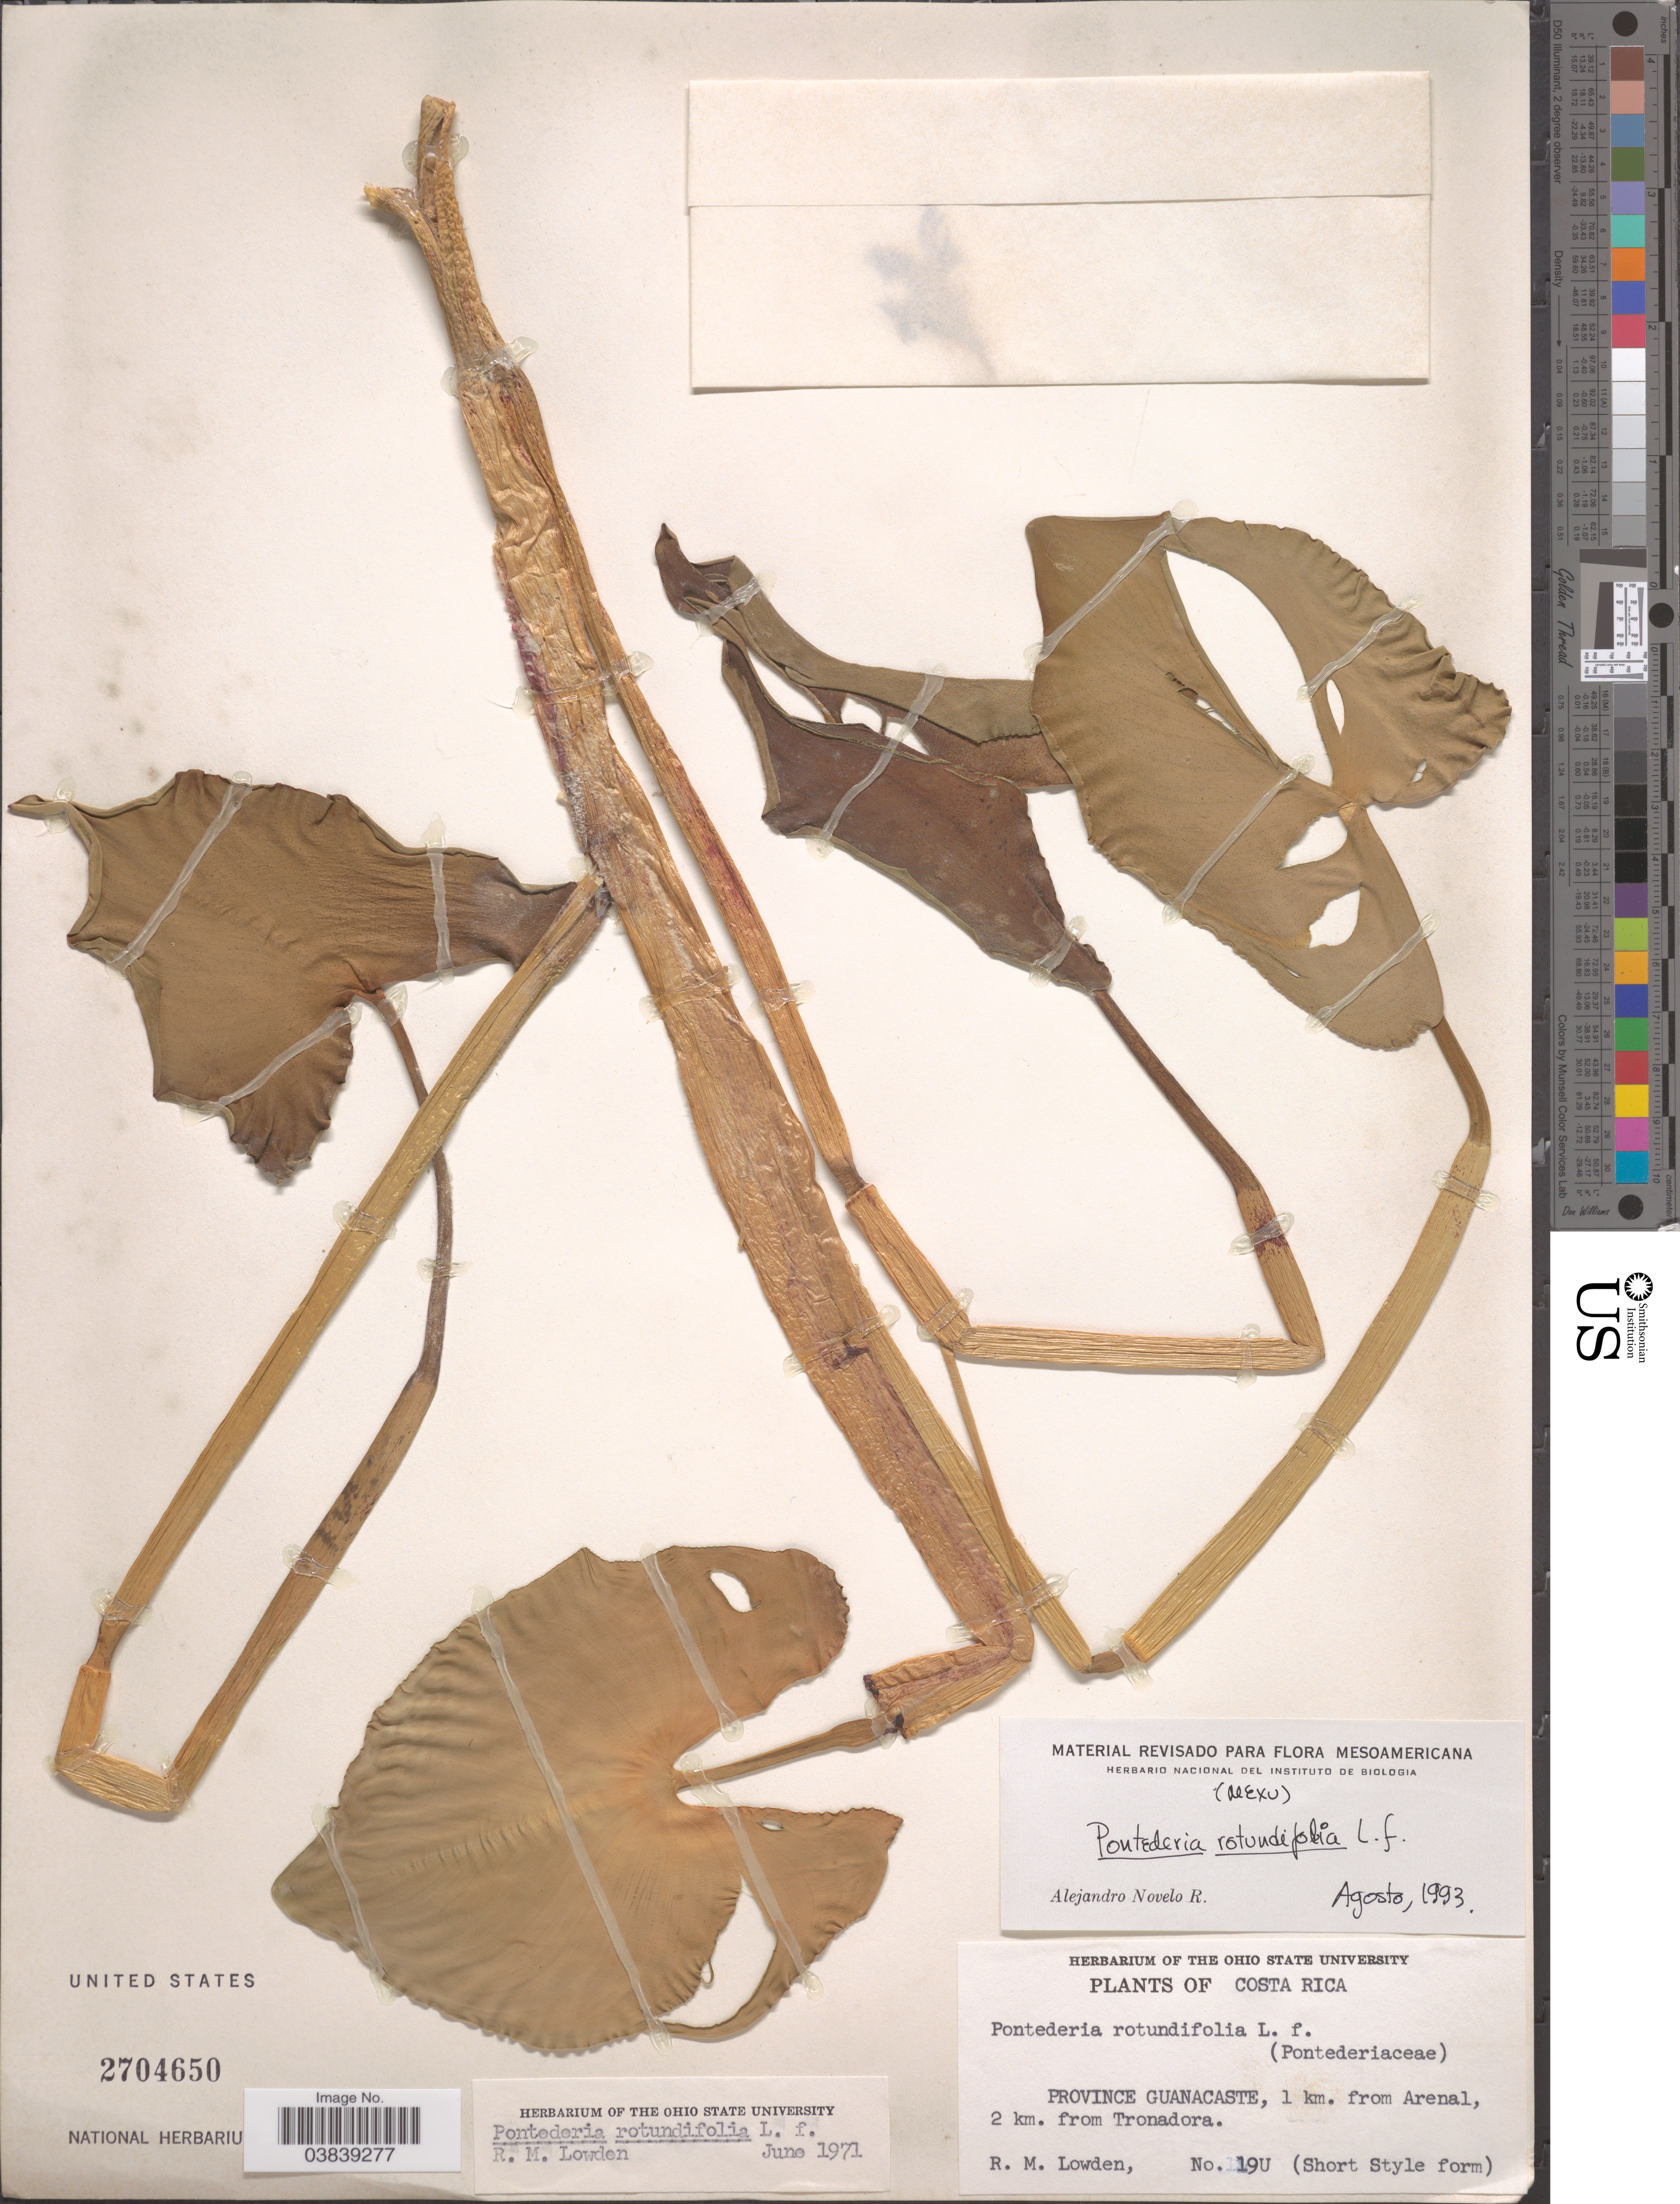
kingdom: Plantae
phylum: Tracheophyta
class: Liliopsida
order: Commelinales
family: Pontederiaceae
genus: Pontederia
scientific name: Pontederia rotundifolia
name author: L. f.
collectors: R. Lowden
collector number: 19U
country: Costa Rica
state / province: Guanacaste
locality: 1 km. from Arenal, 2 km. from Tronadora.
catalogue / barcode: US 2704650